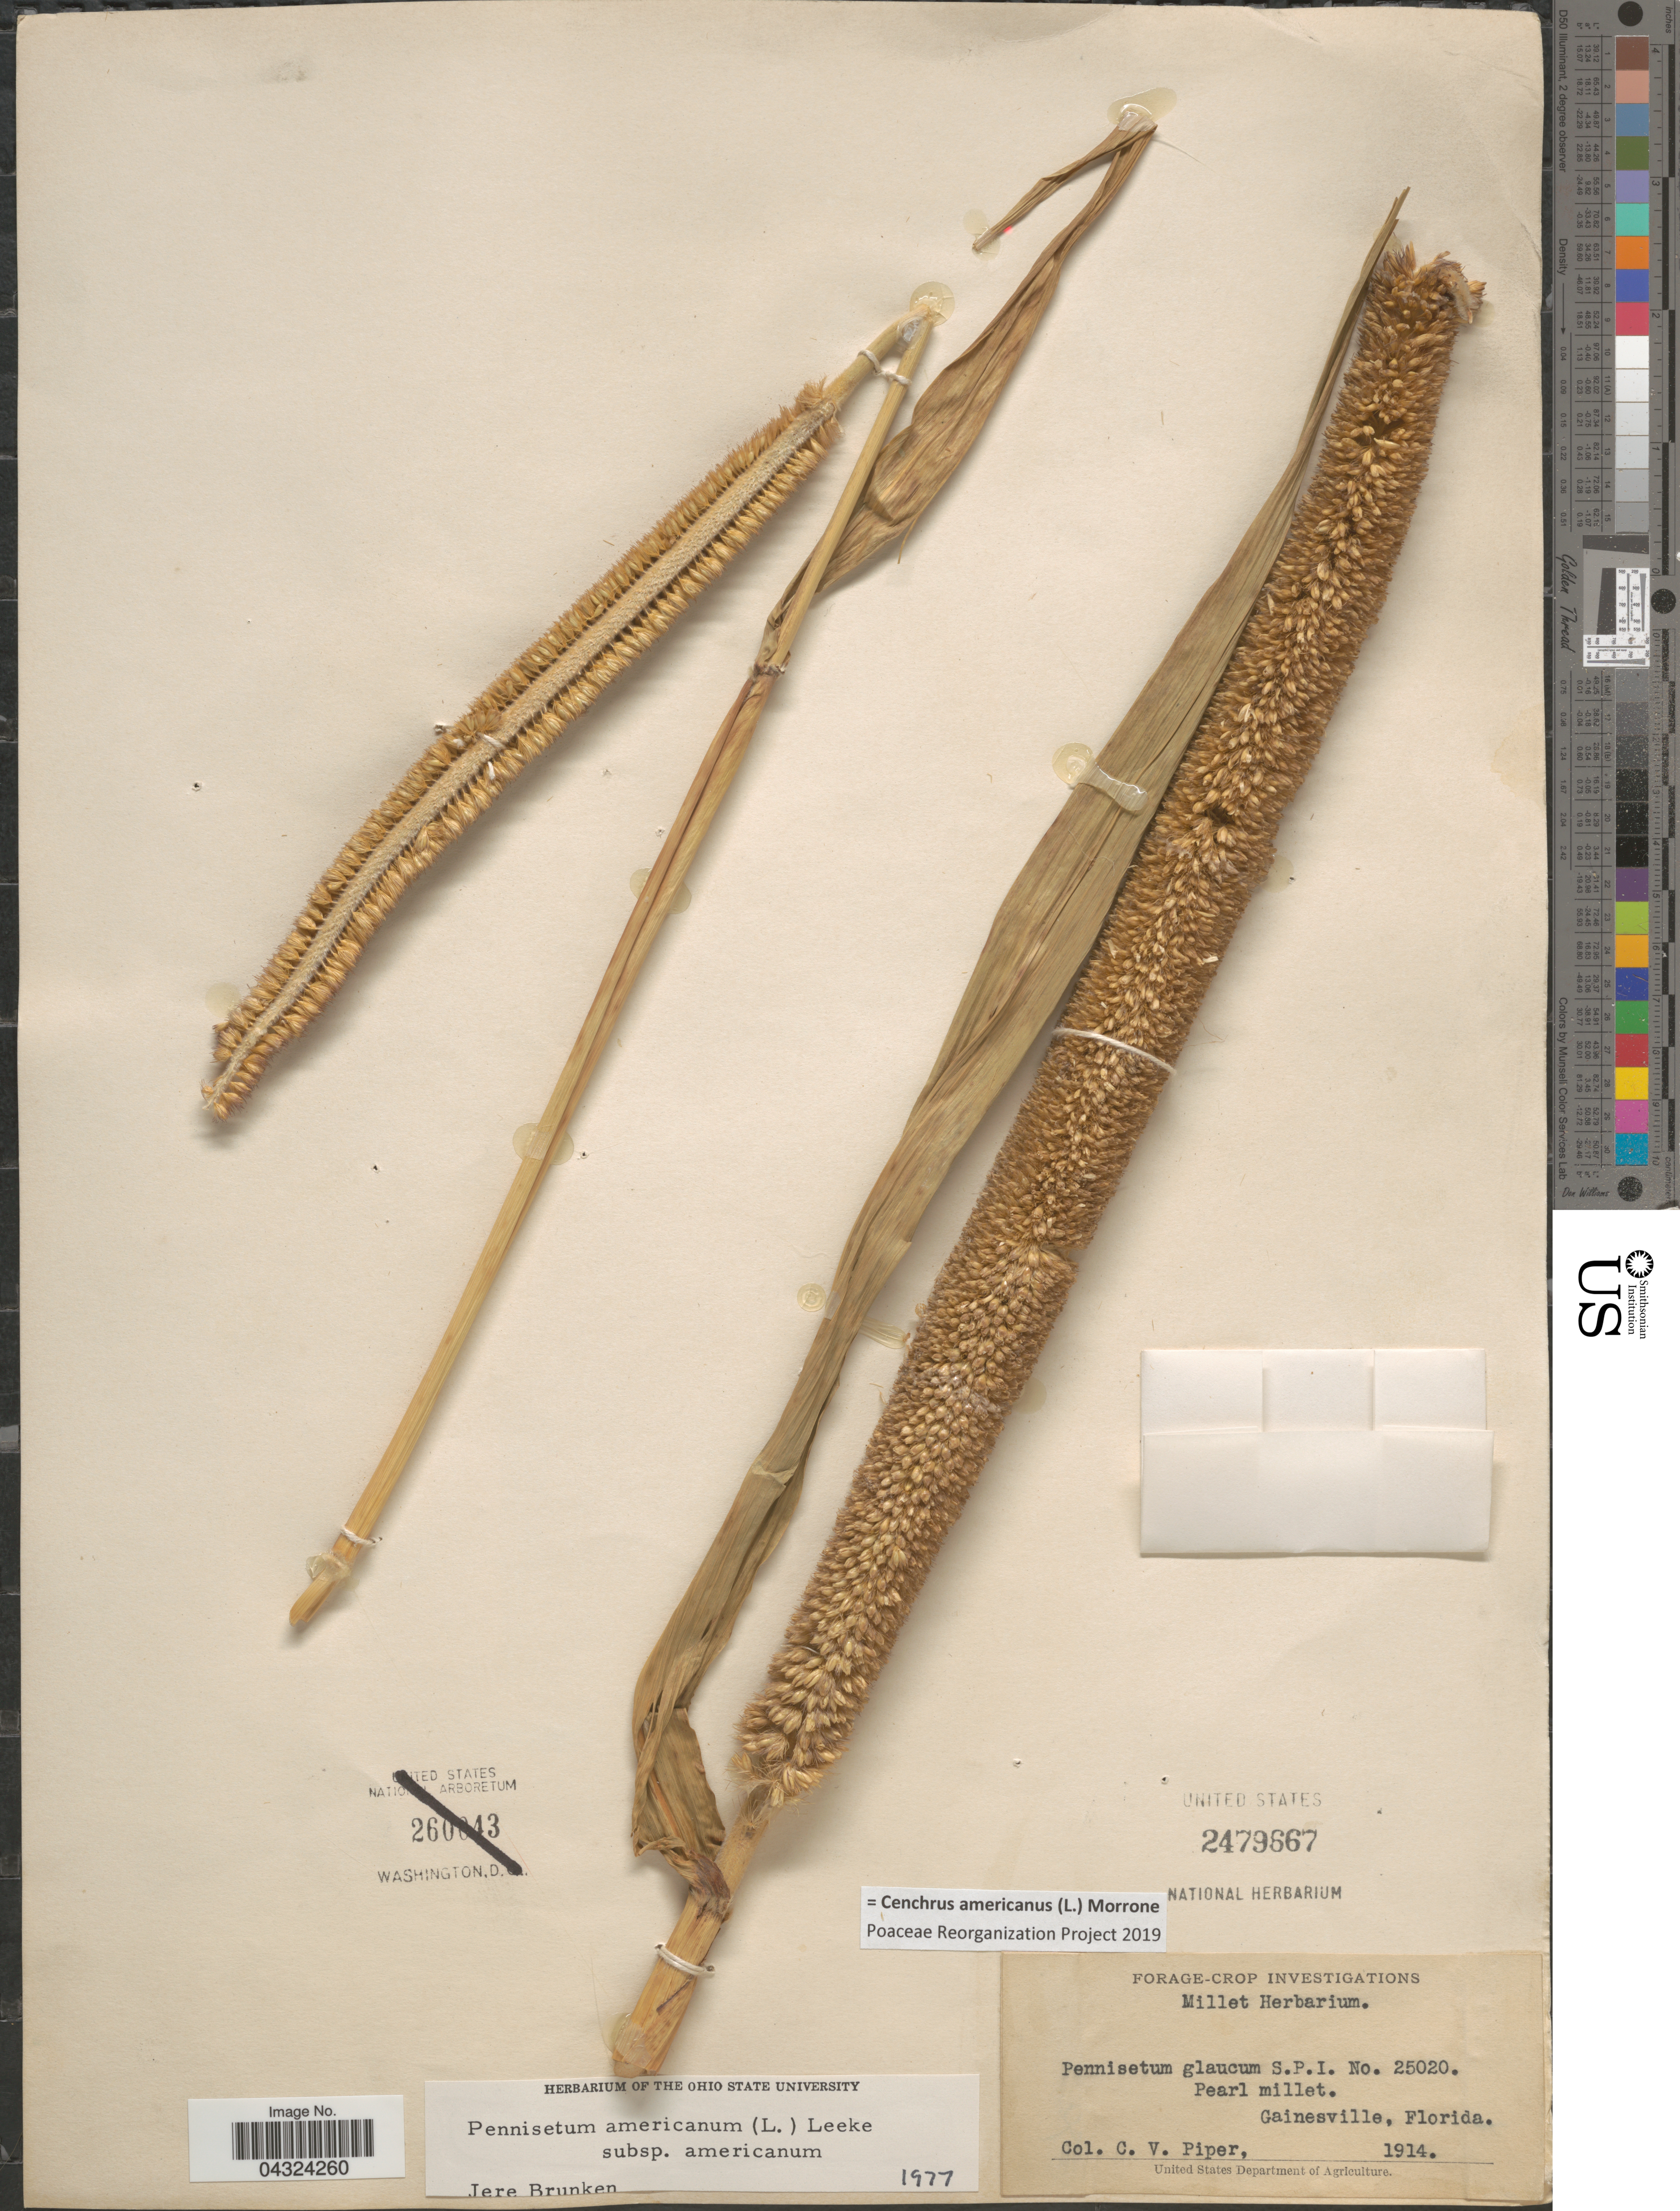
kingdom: Plantae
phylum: Tracheophyta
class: Liliopsida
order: Poales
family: Poaceae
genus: Cenchrus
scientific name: Cenchrus americanus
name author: (L.) Morrone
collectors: C. V. Piper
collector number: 25020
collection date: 1914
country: United States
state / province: Florida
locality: Pearl millet, Gainesville.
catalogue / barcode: US 2479667